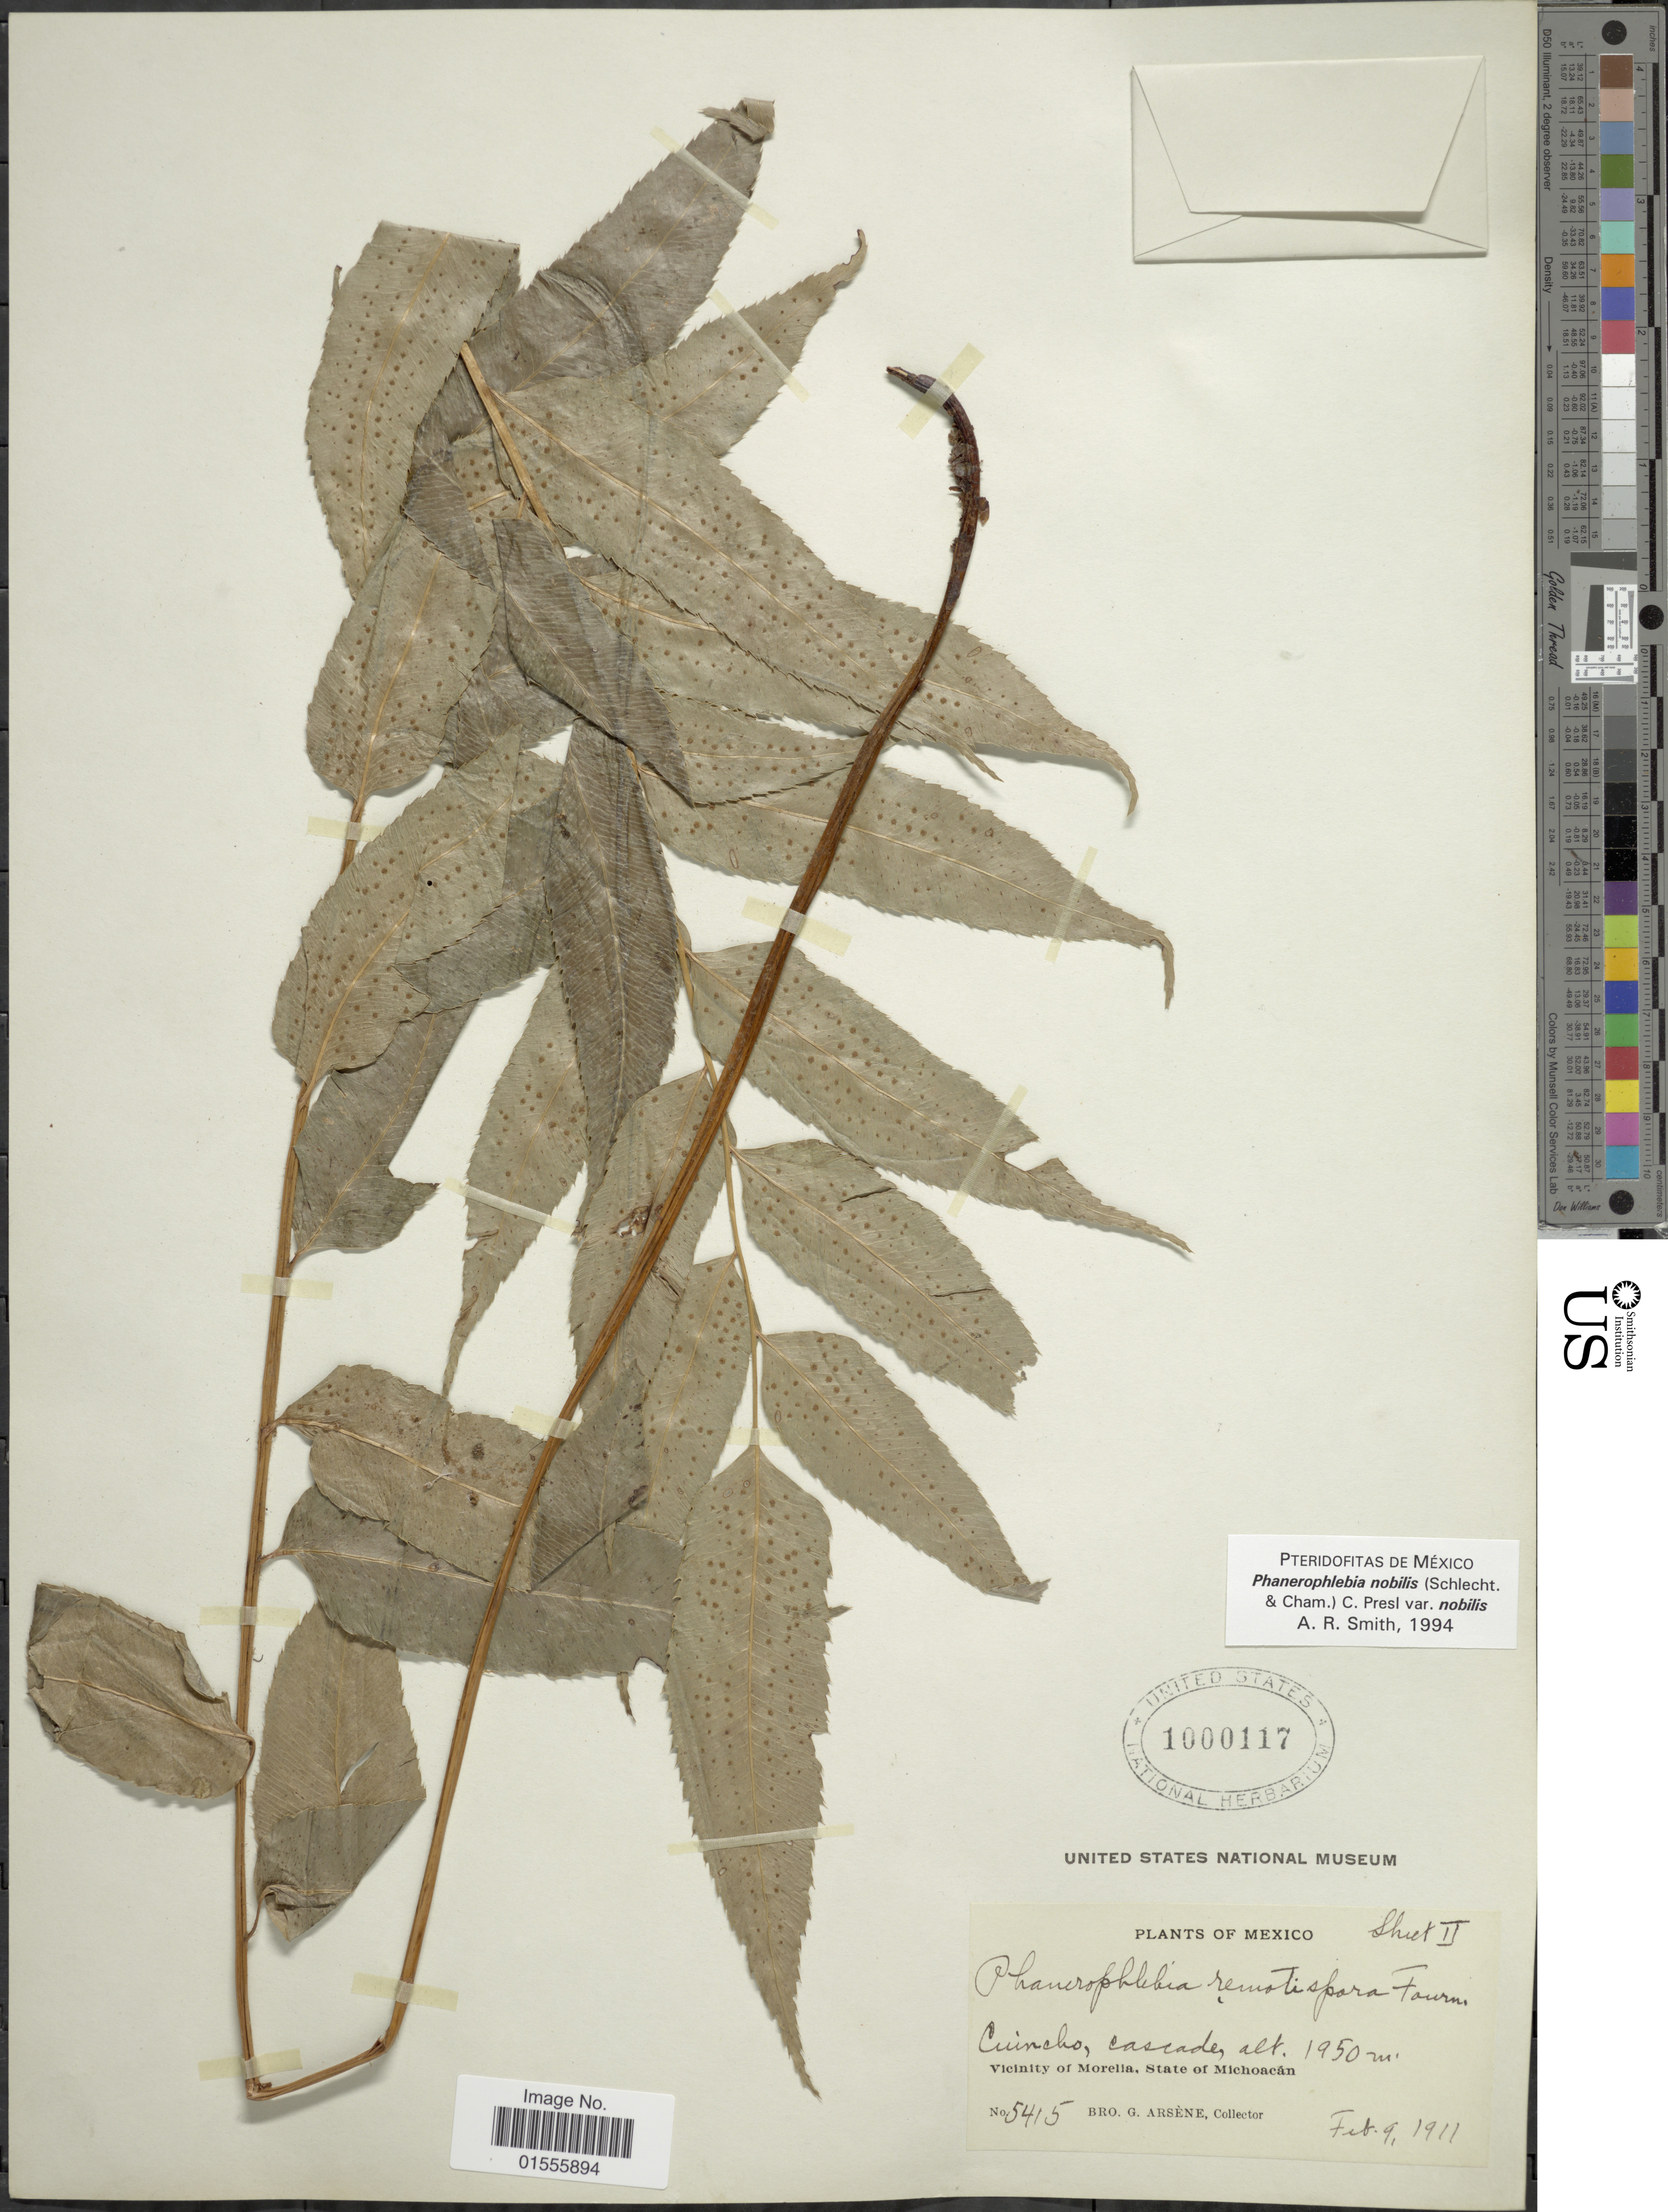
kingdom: Plantae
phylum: Tracheophyta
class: Polypodiopsida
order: Polypodiales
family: Dryopteridaceae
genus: Phanerophlebia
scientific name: Phanerophlebia nobilis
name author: (Schltdl. & Cham.) C. Presl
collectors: Bro. G. Arsène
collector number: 5415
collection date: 1911-02-09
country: Mexico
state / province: Michoacán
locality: Cuincho, cascade, Vicinity of Morelia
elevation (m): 1950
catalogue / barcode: US 1000117